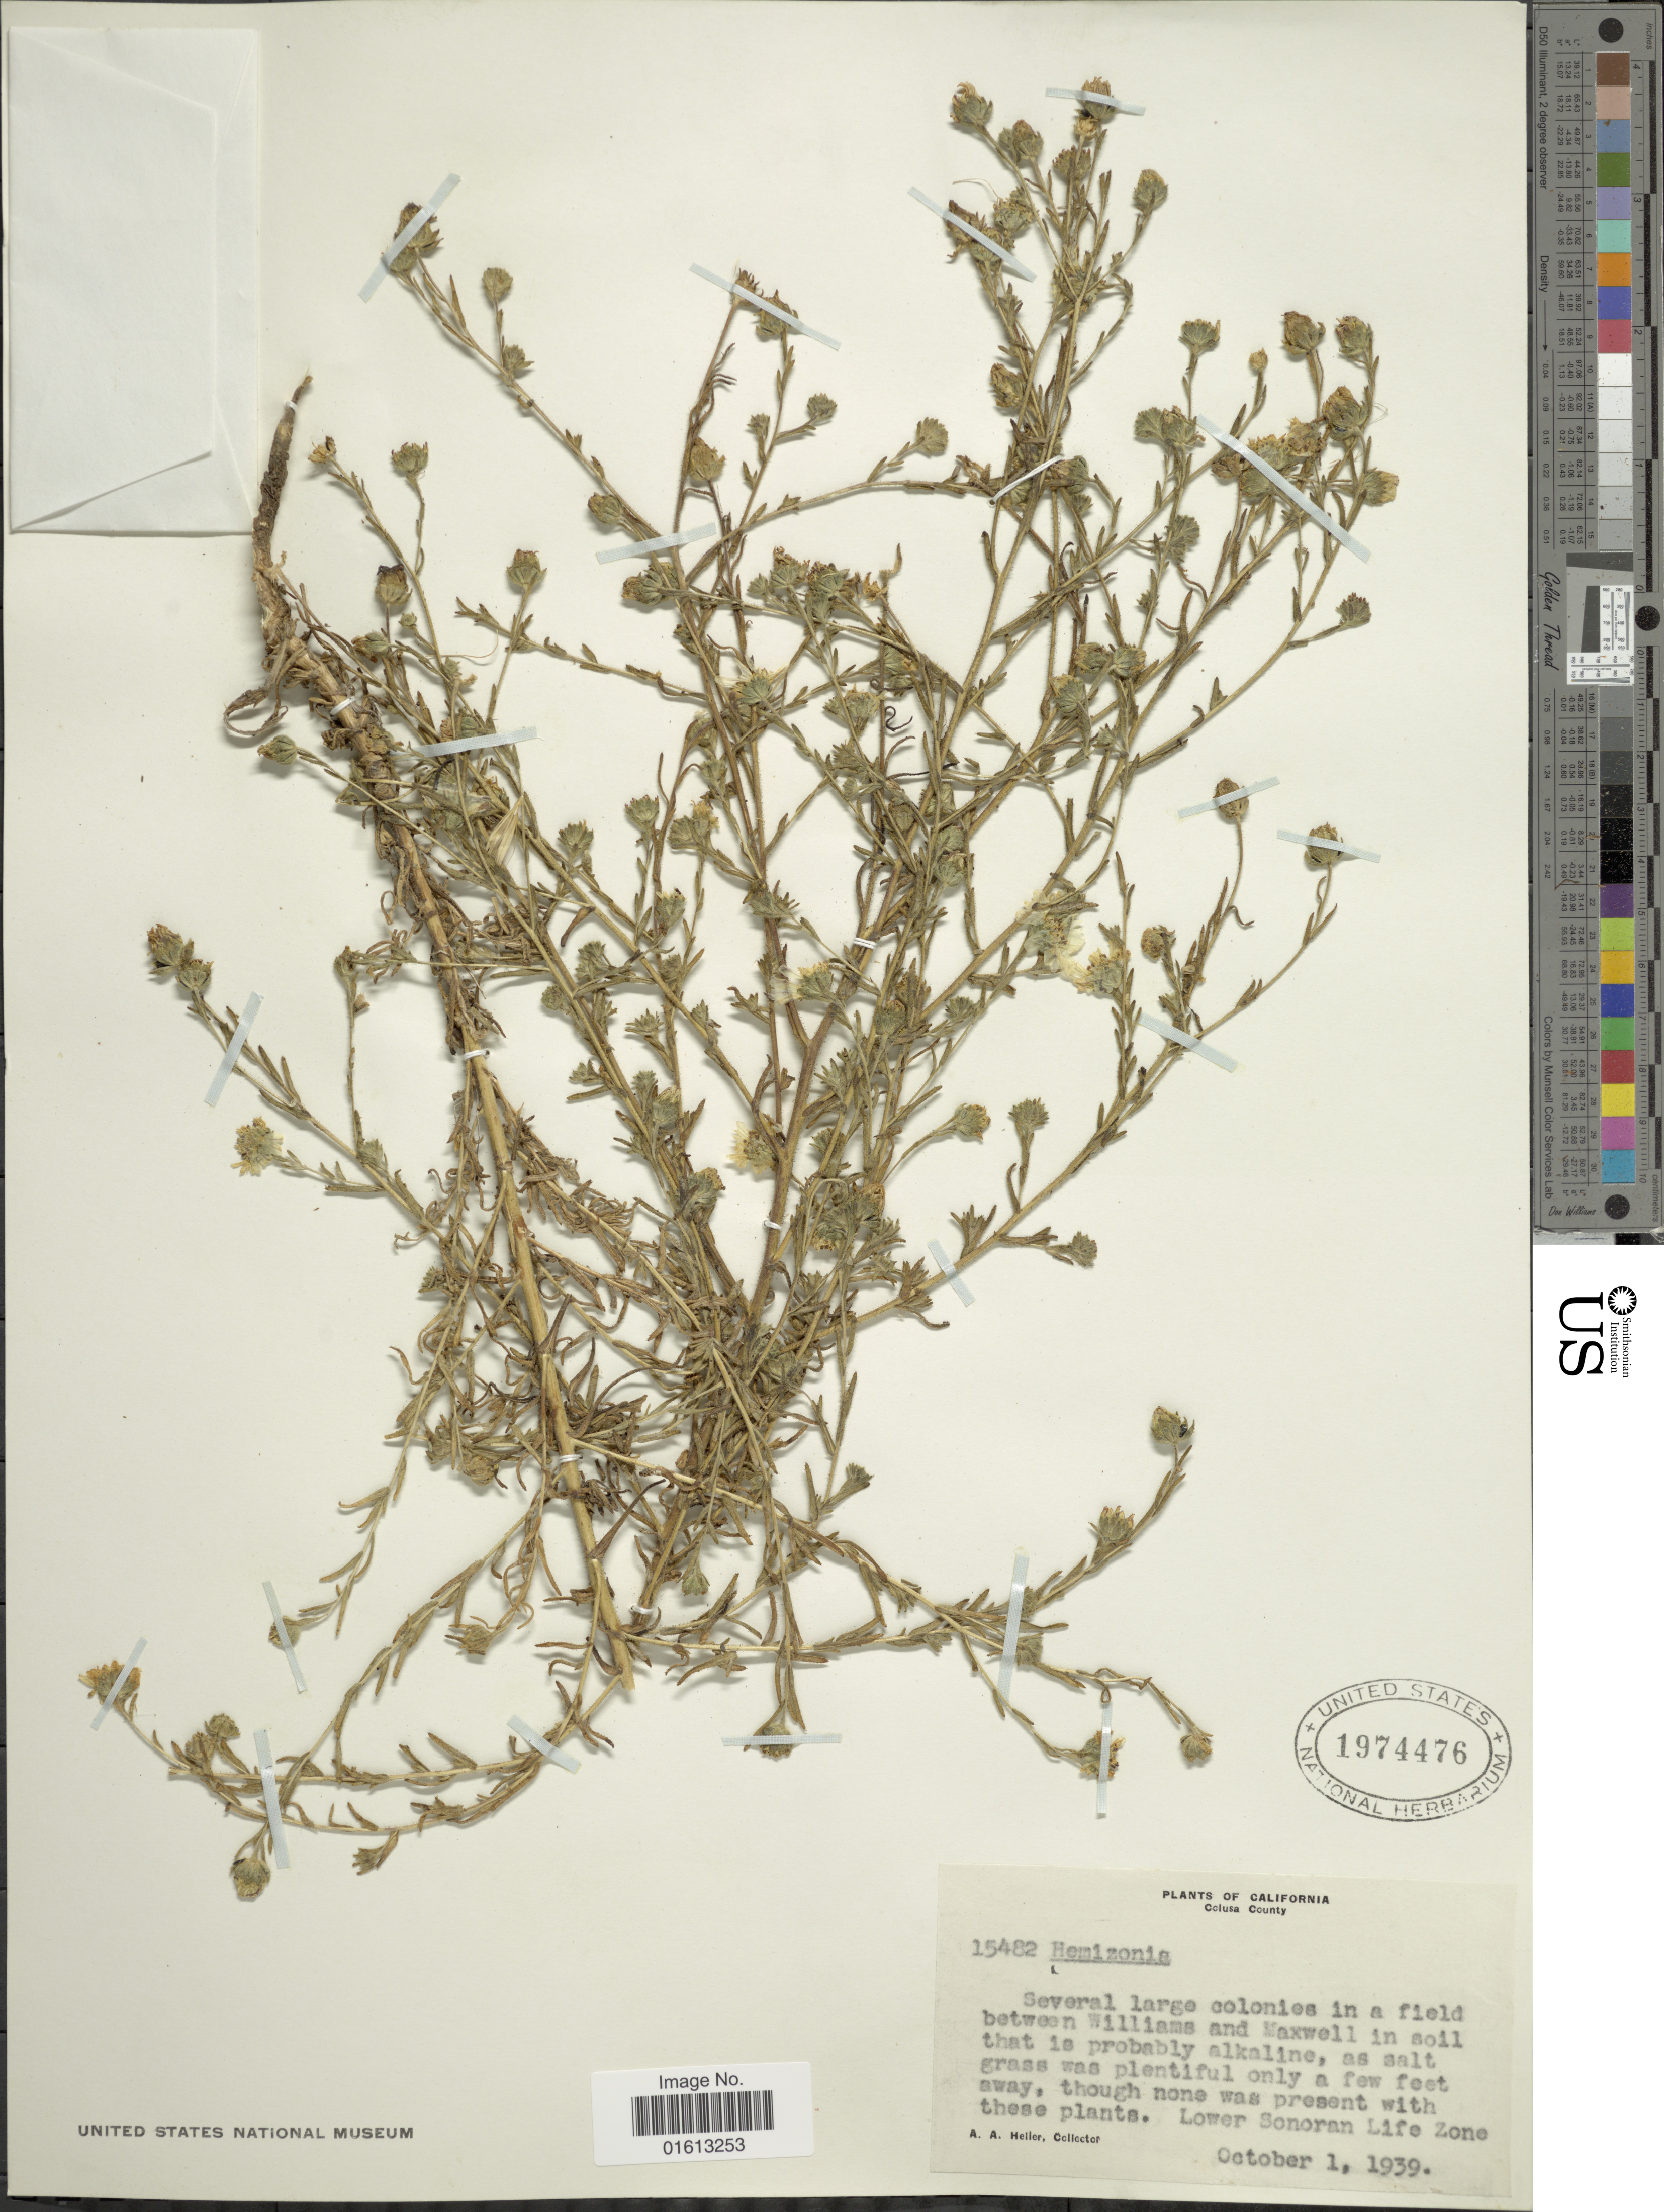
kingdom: Plantae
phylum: Tracheophyta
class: Magnoliopsida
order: Asterales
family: Asteraceae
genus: Hemizonia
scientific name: Hemizonia sp.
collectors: A. A. Heller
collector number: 15482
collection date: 1939-10-01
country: United States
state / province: California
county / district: Colusa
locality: Colusa County, several large colonies in field between Williams and Maxwell in soil that is probably alkaline, Lower Sonoran Life Zone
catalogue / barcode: US 1974476